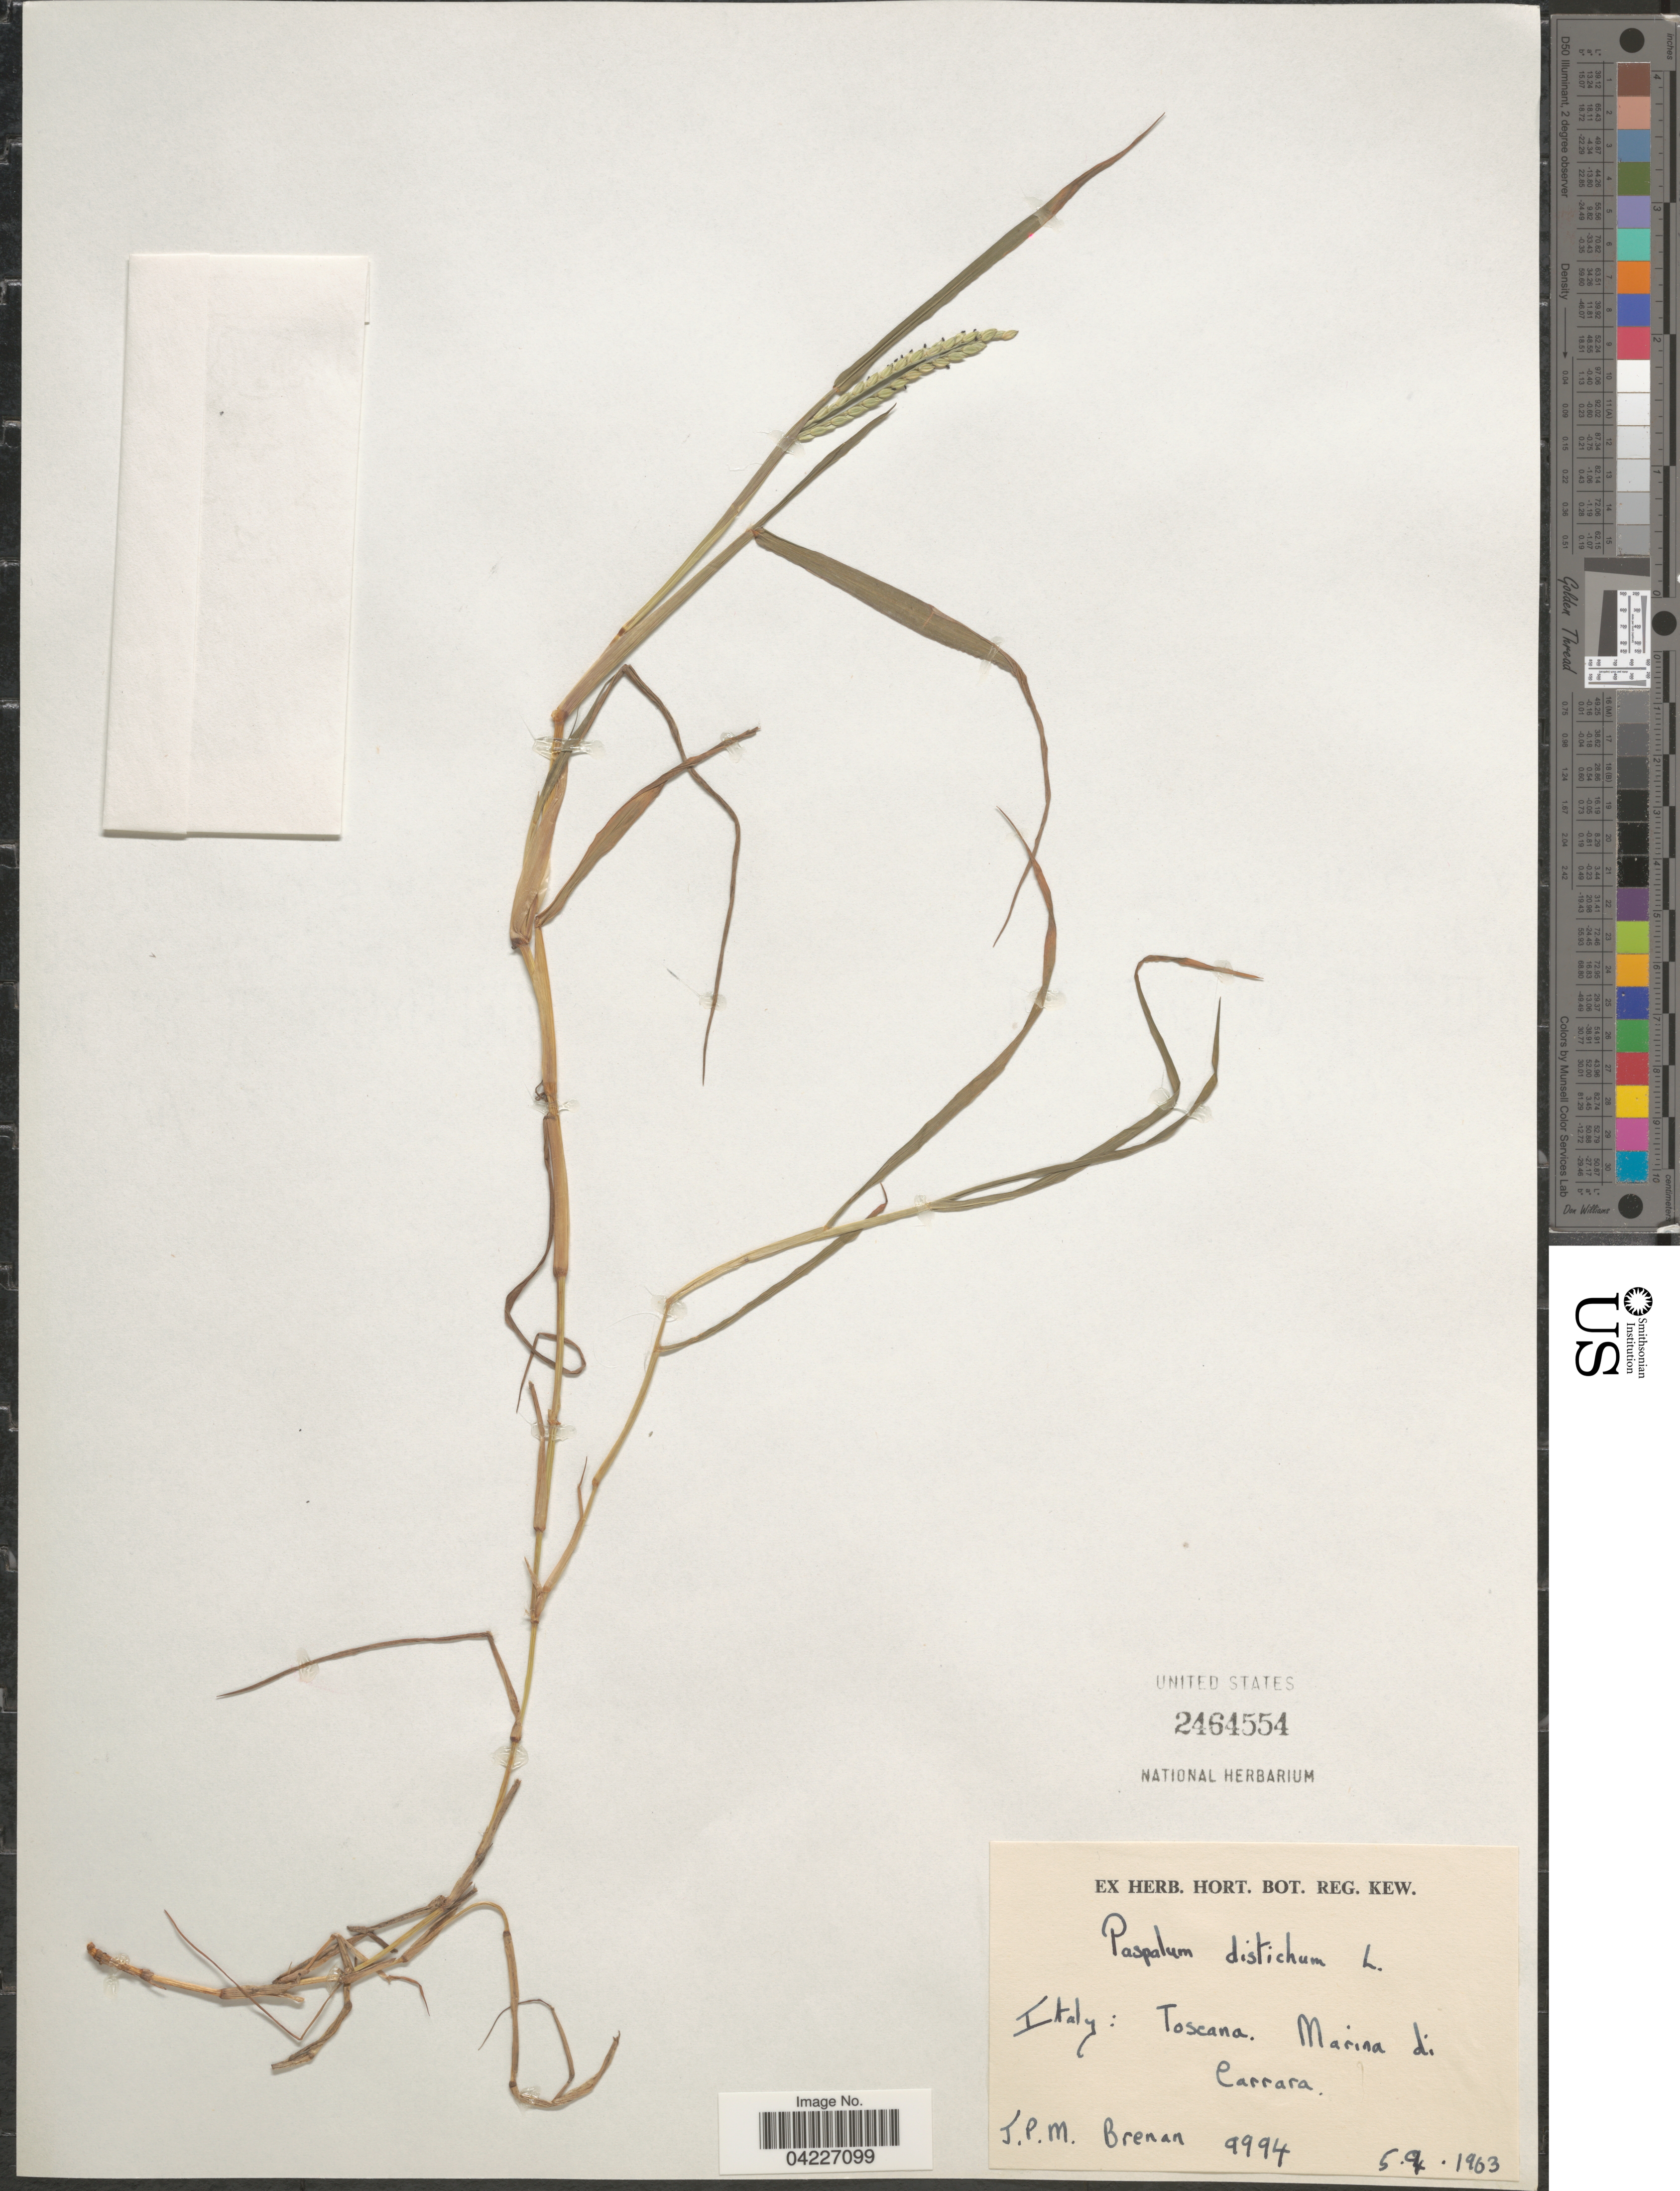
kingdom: Plantae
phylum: Tracheophyta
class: Liliopsida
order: Poales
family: Poaceae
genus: Paspalum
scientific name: Paspalum distichum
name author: L.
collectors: J. Brenan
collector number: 9994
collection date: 1963-09-05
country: Italy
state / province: Tuscany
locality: Toscana. Marina di Carrara.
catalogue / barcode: US 2464554